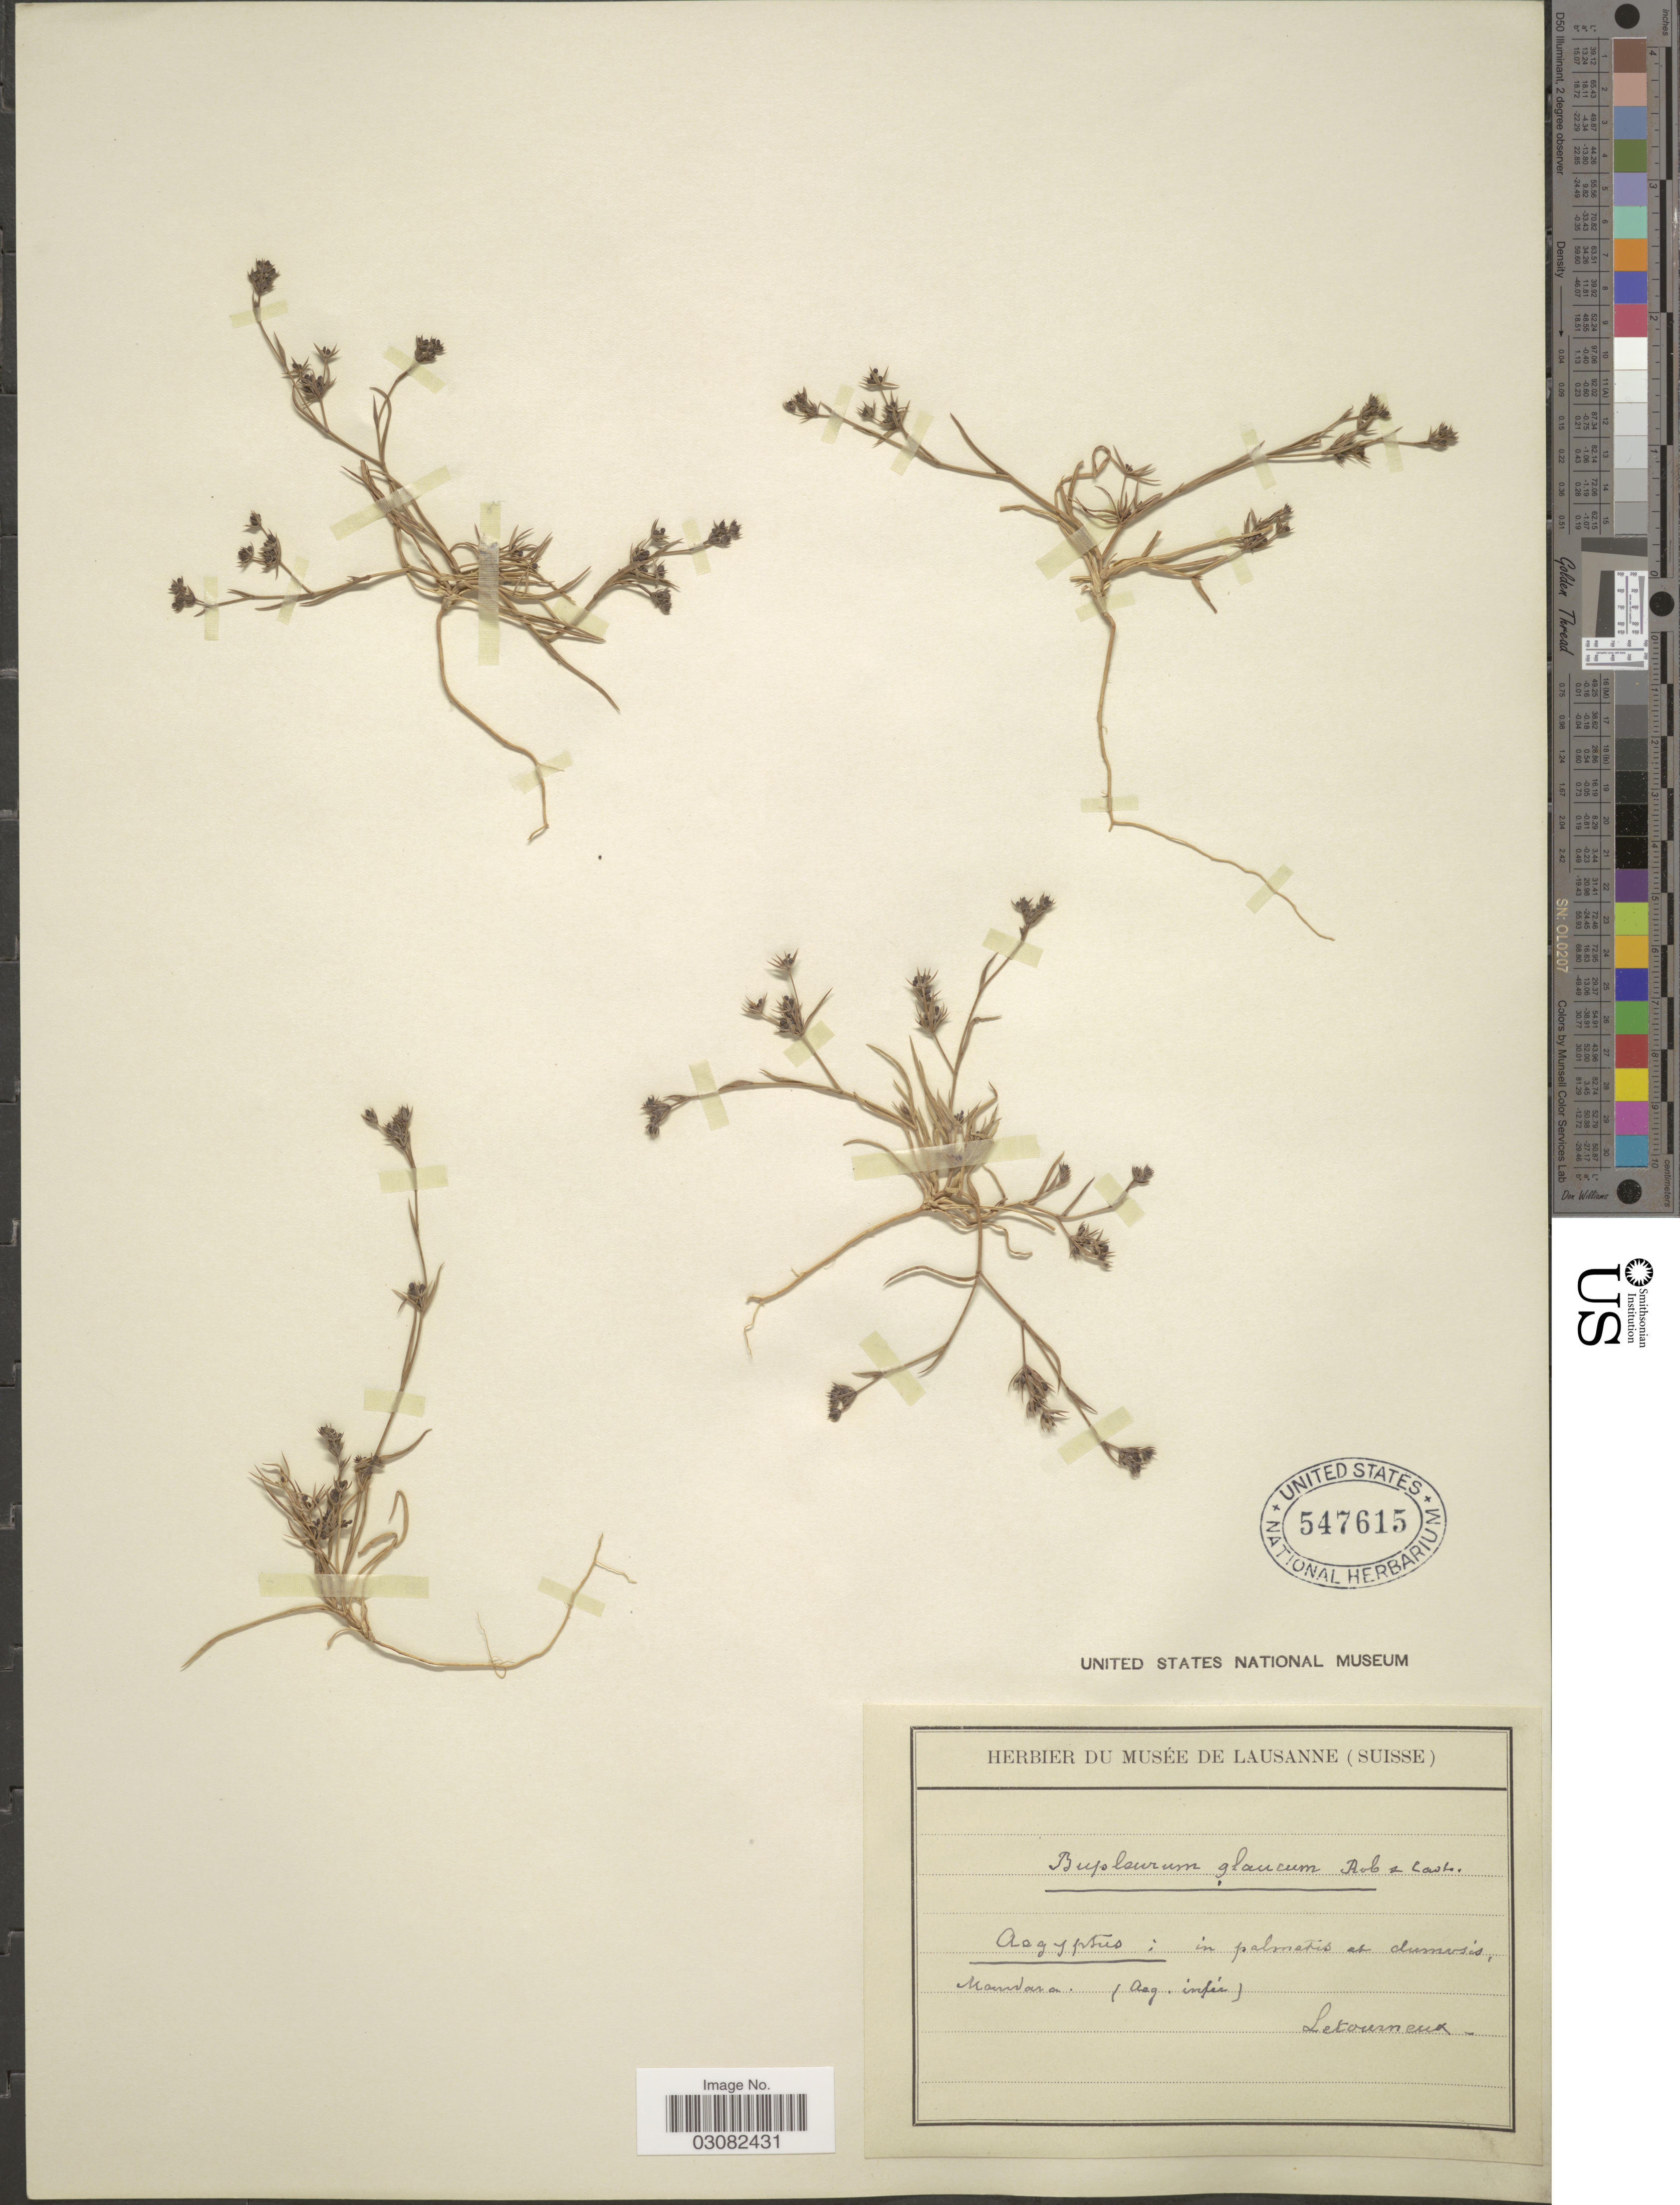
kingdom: Plantae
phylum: Tracheophyta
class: Magnoliopsida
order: Apiales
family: Apiaceae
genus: Bupleurum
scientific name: Bupleurum glaucum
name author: Robill. & Castagne ex DC.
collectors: Letourneux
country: Egypt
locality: Mansara (Arg. Infér) [interpreted]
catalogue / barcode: US 547615